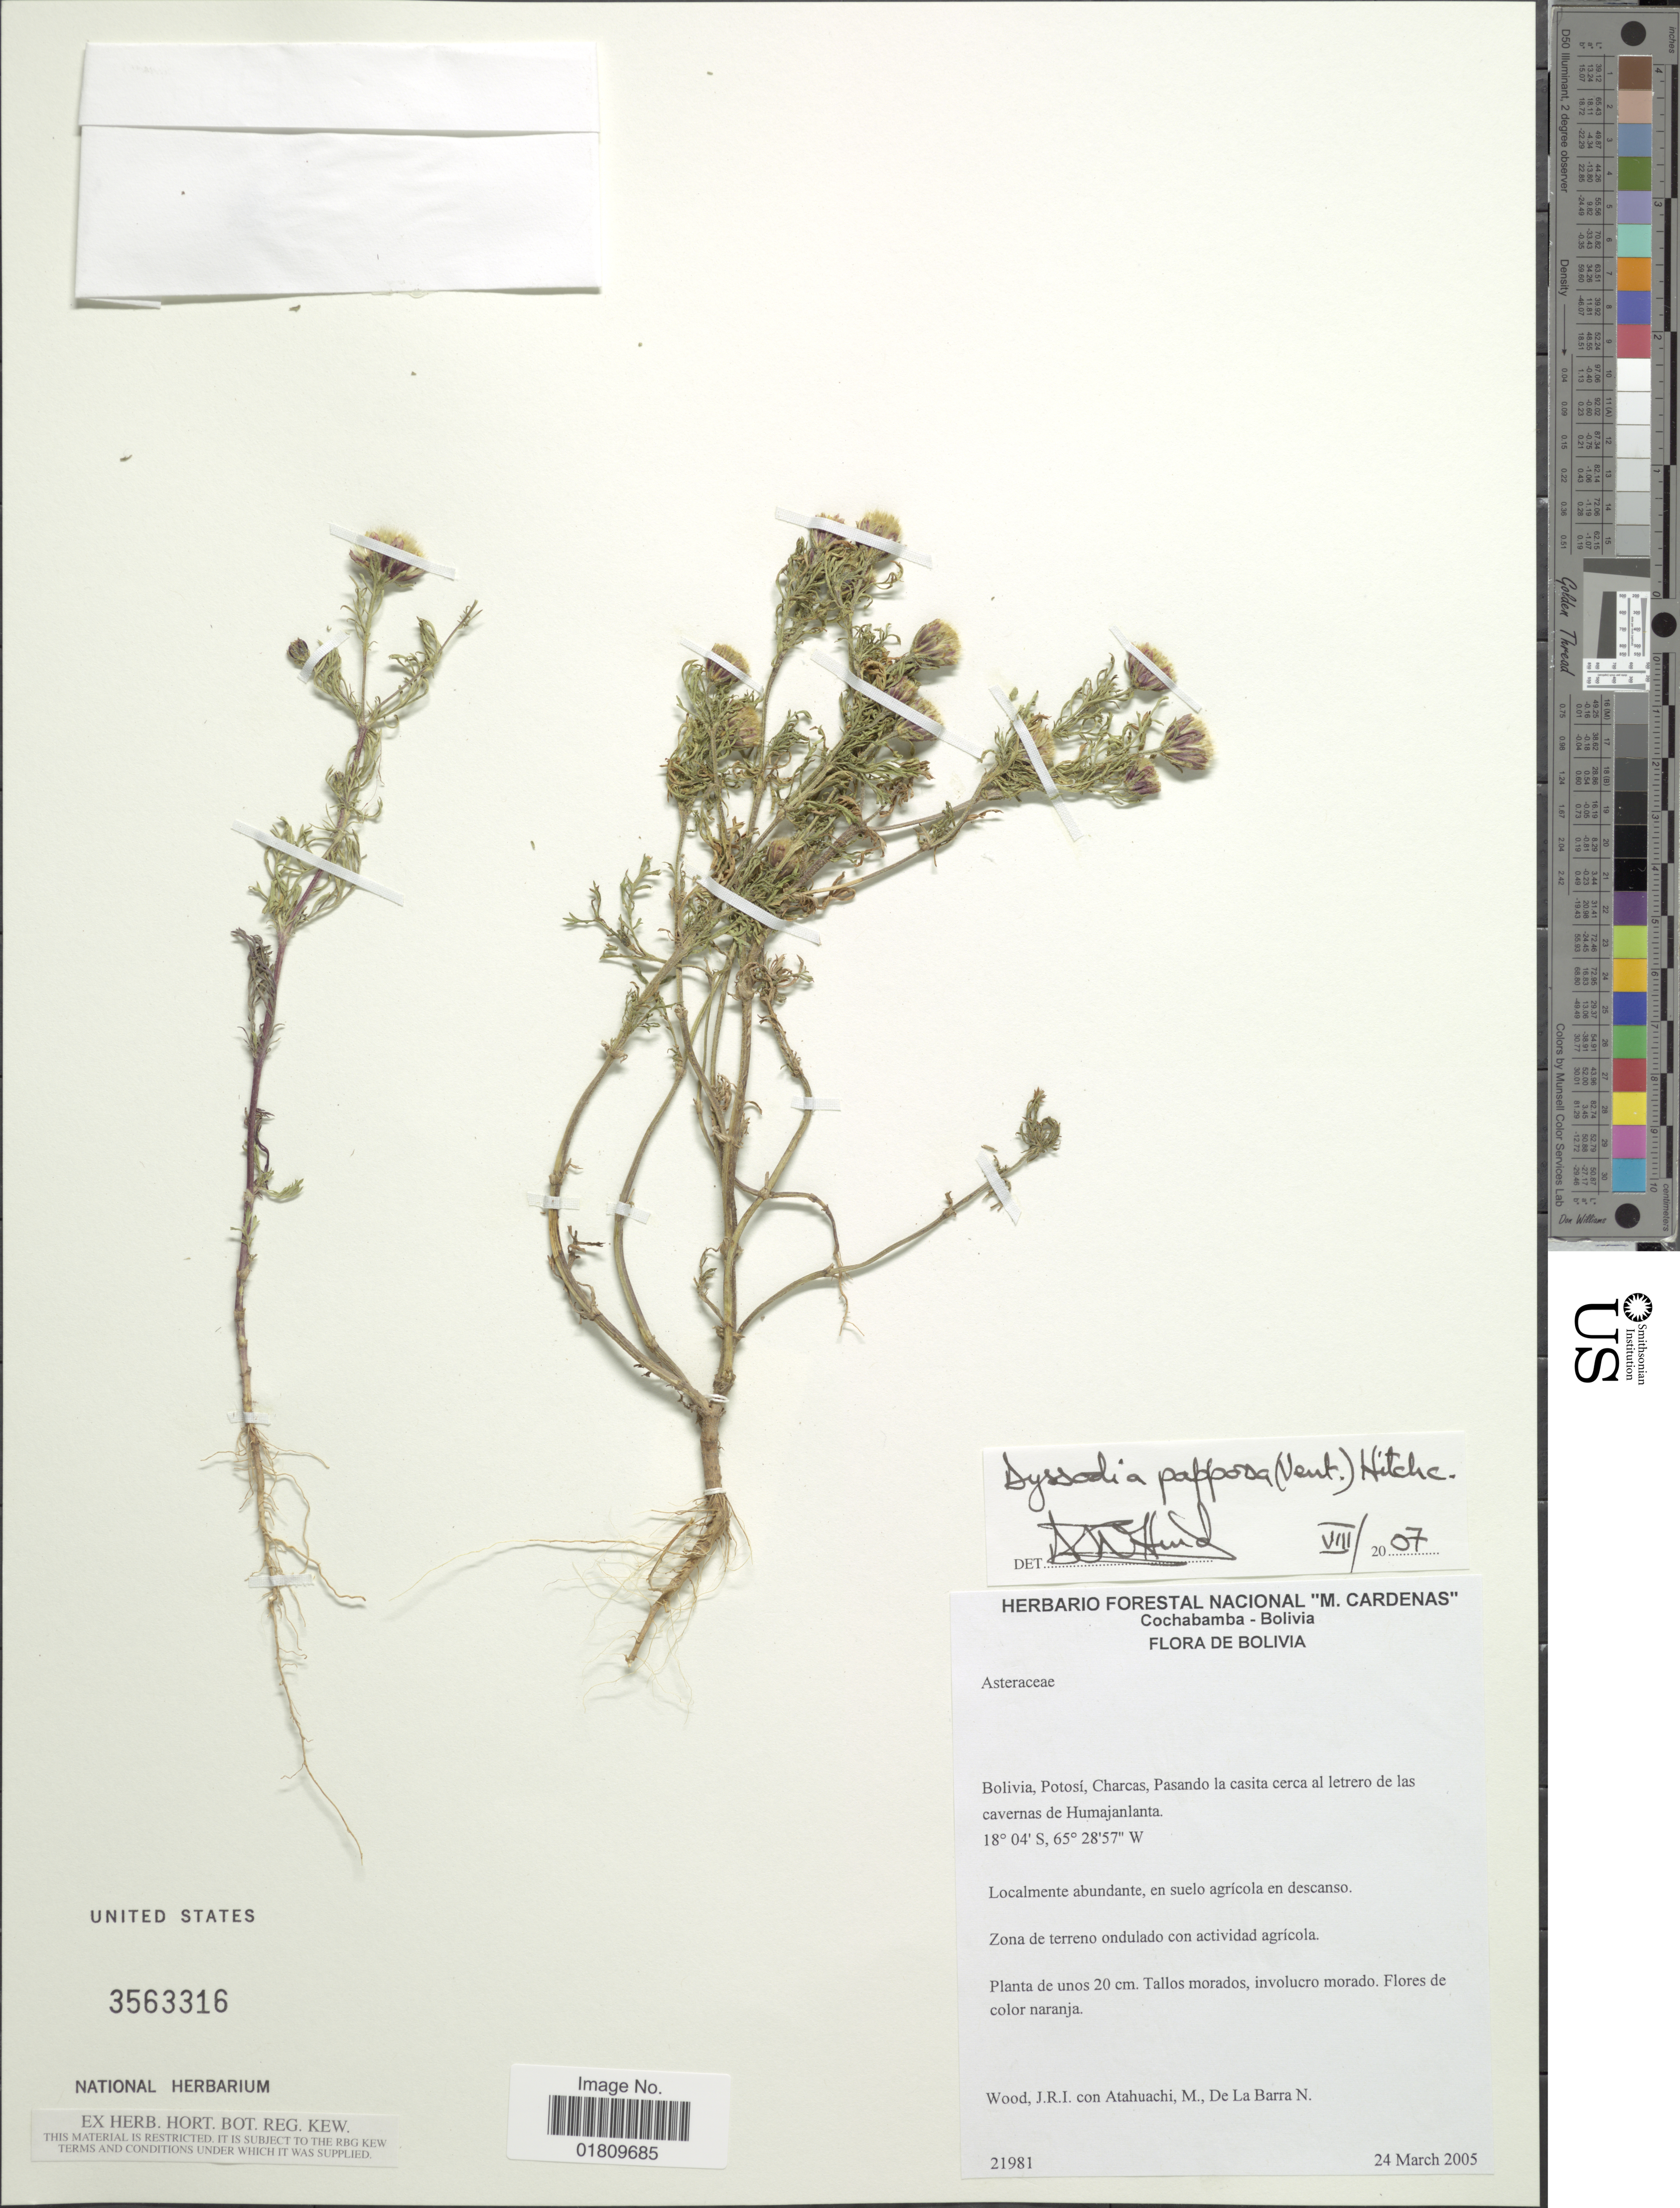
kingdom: Plantae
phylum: Tracheophyta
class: Magnoliopsida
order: Asterales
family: Asteraceae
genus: Dyssodia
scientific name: Dyssodia papposa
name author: (Vent.) Hitchc.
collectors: J. R. I. Wood, M. Atahuachi & N. de la Barra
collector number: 21981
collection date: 2005-03-24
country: Bolivia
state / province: Potosi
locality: Charcas, Pasando la casita cerca al letrero de las cavernad de Humajanlanta, tallos morado, involucro morado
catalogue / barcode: US 3563316